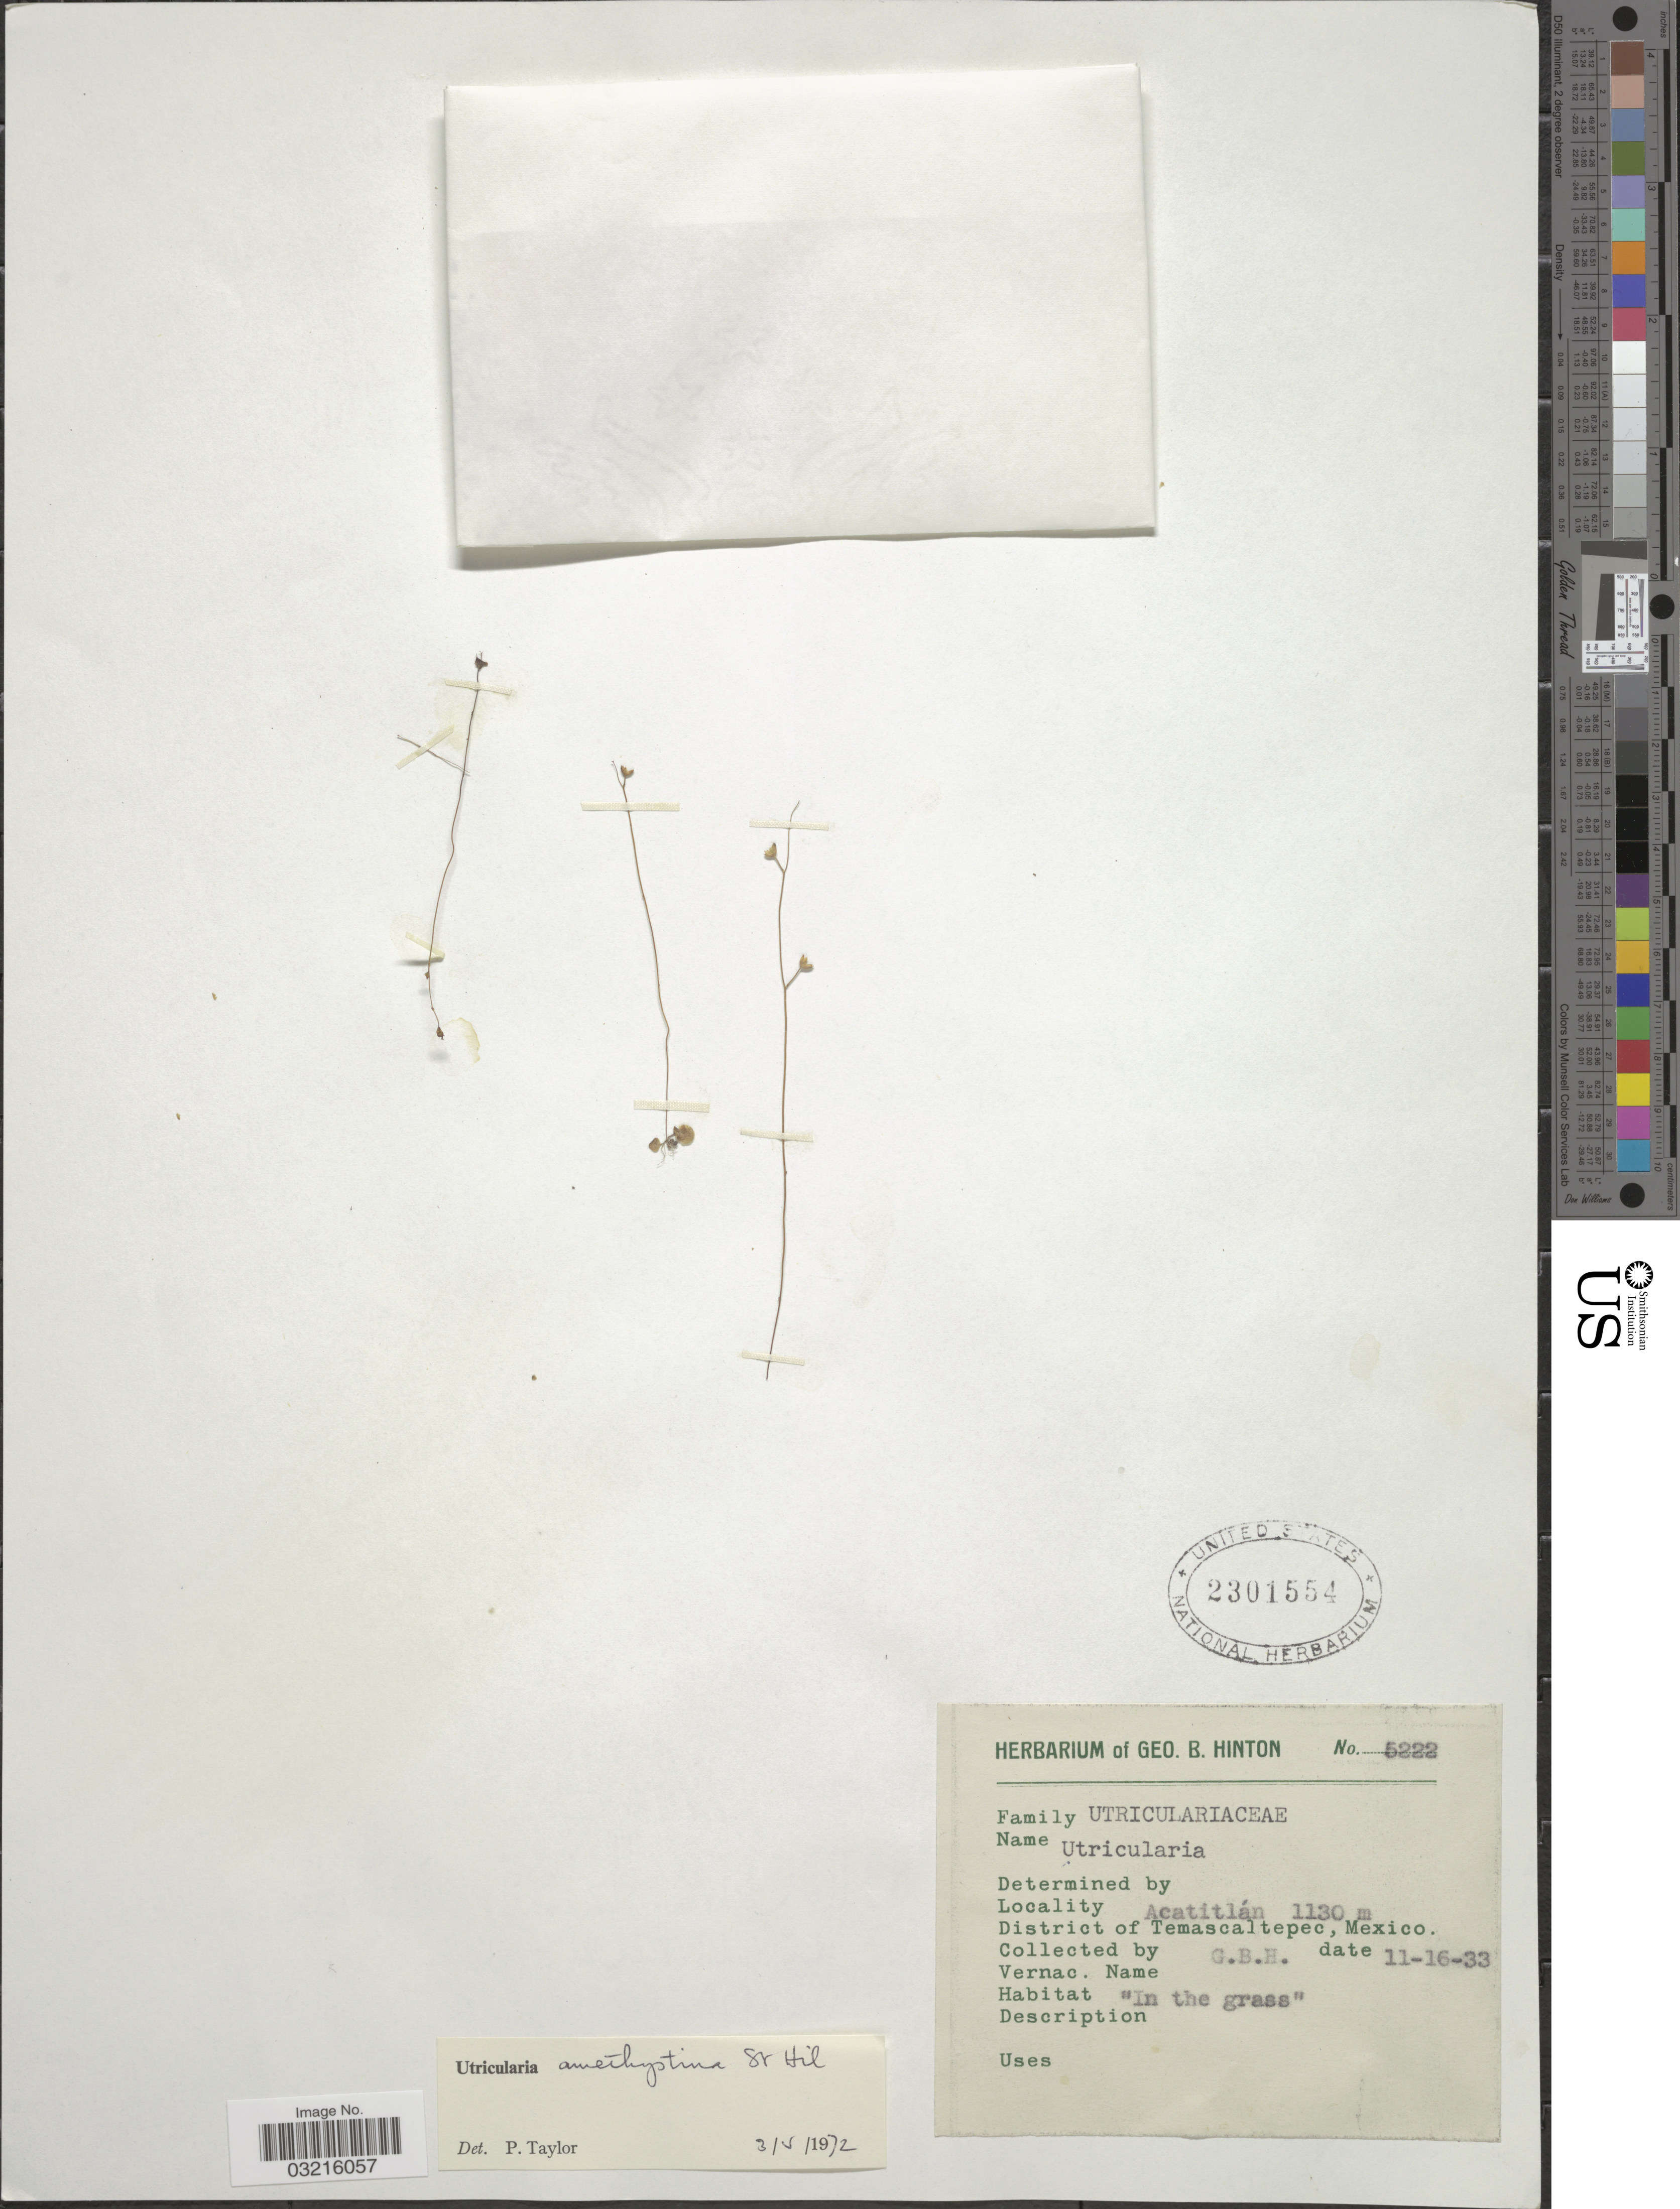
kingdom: Plantae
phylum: Tracheophyta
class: Magnoliopsida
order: Lamiales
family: Lentibulariaceae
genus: Utricularia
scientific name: Utricularia amethystina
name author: Salzm. ex A. St.-Hil. & Girard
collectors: G. B. Hinton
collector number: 5222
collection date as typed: Transcribed d/m/y: 16/11/33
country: Mexico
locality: Acatitlán, District of Temascaltepec.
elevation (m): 1130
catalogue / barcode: US 2301554